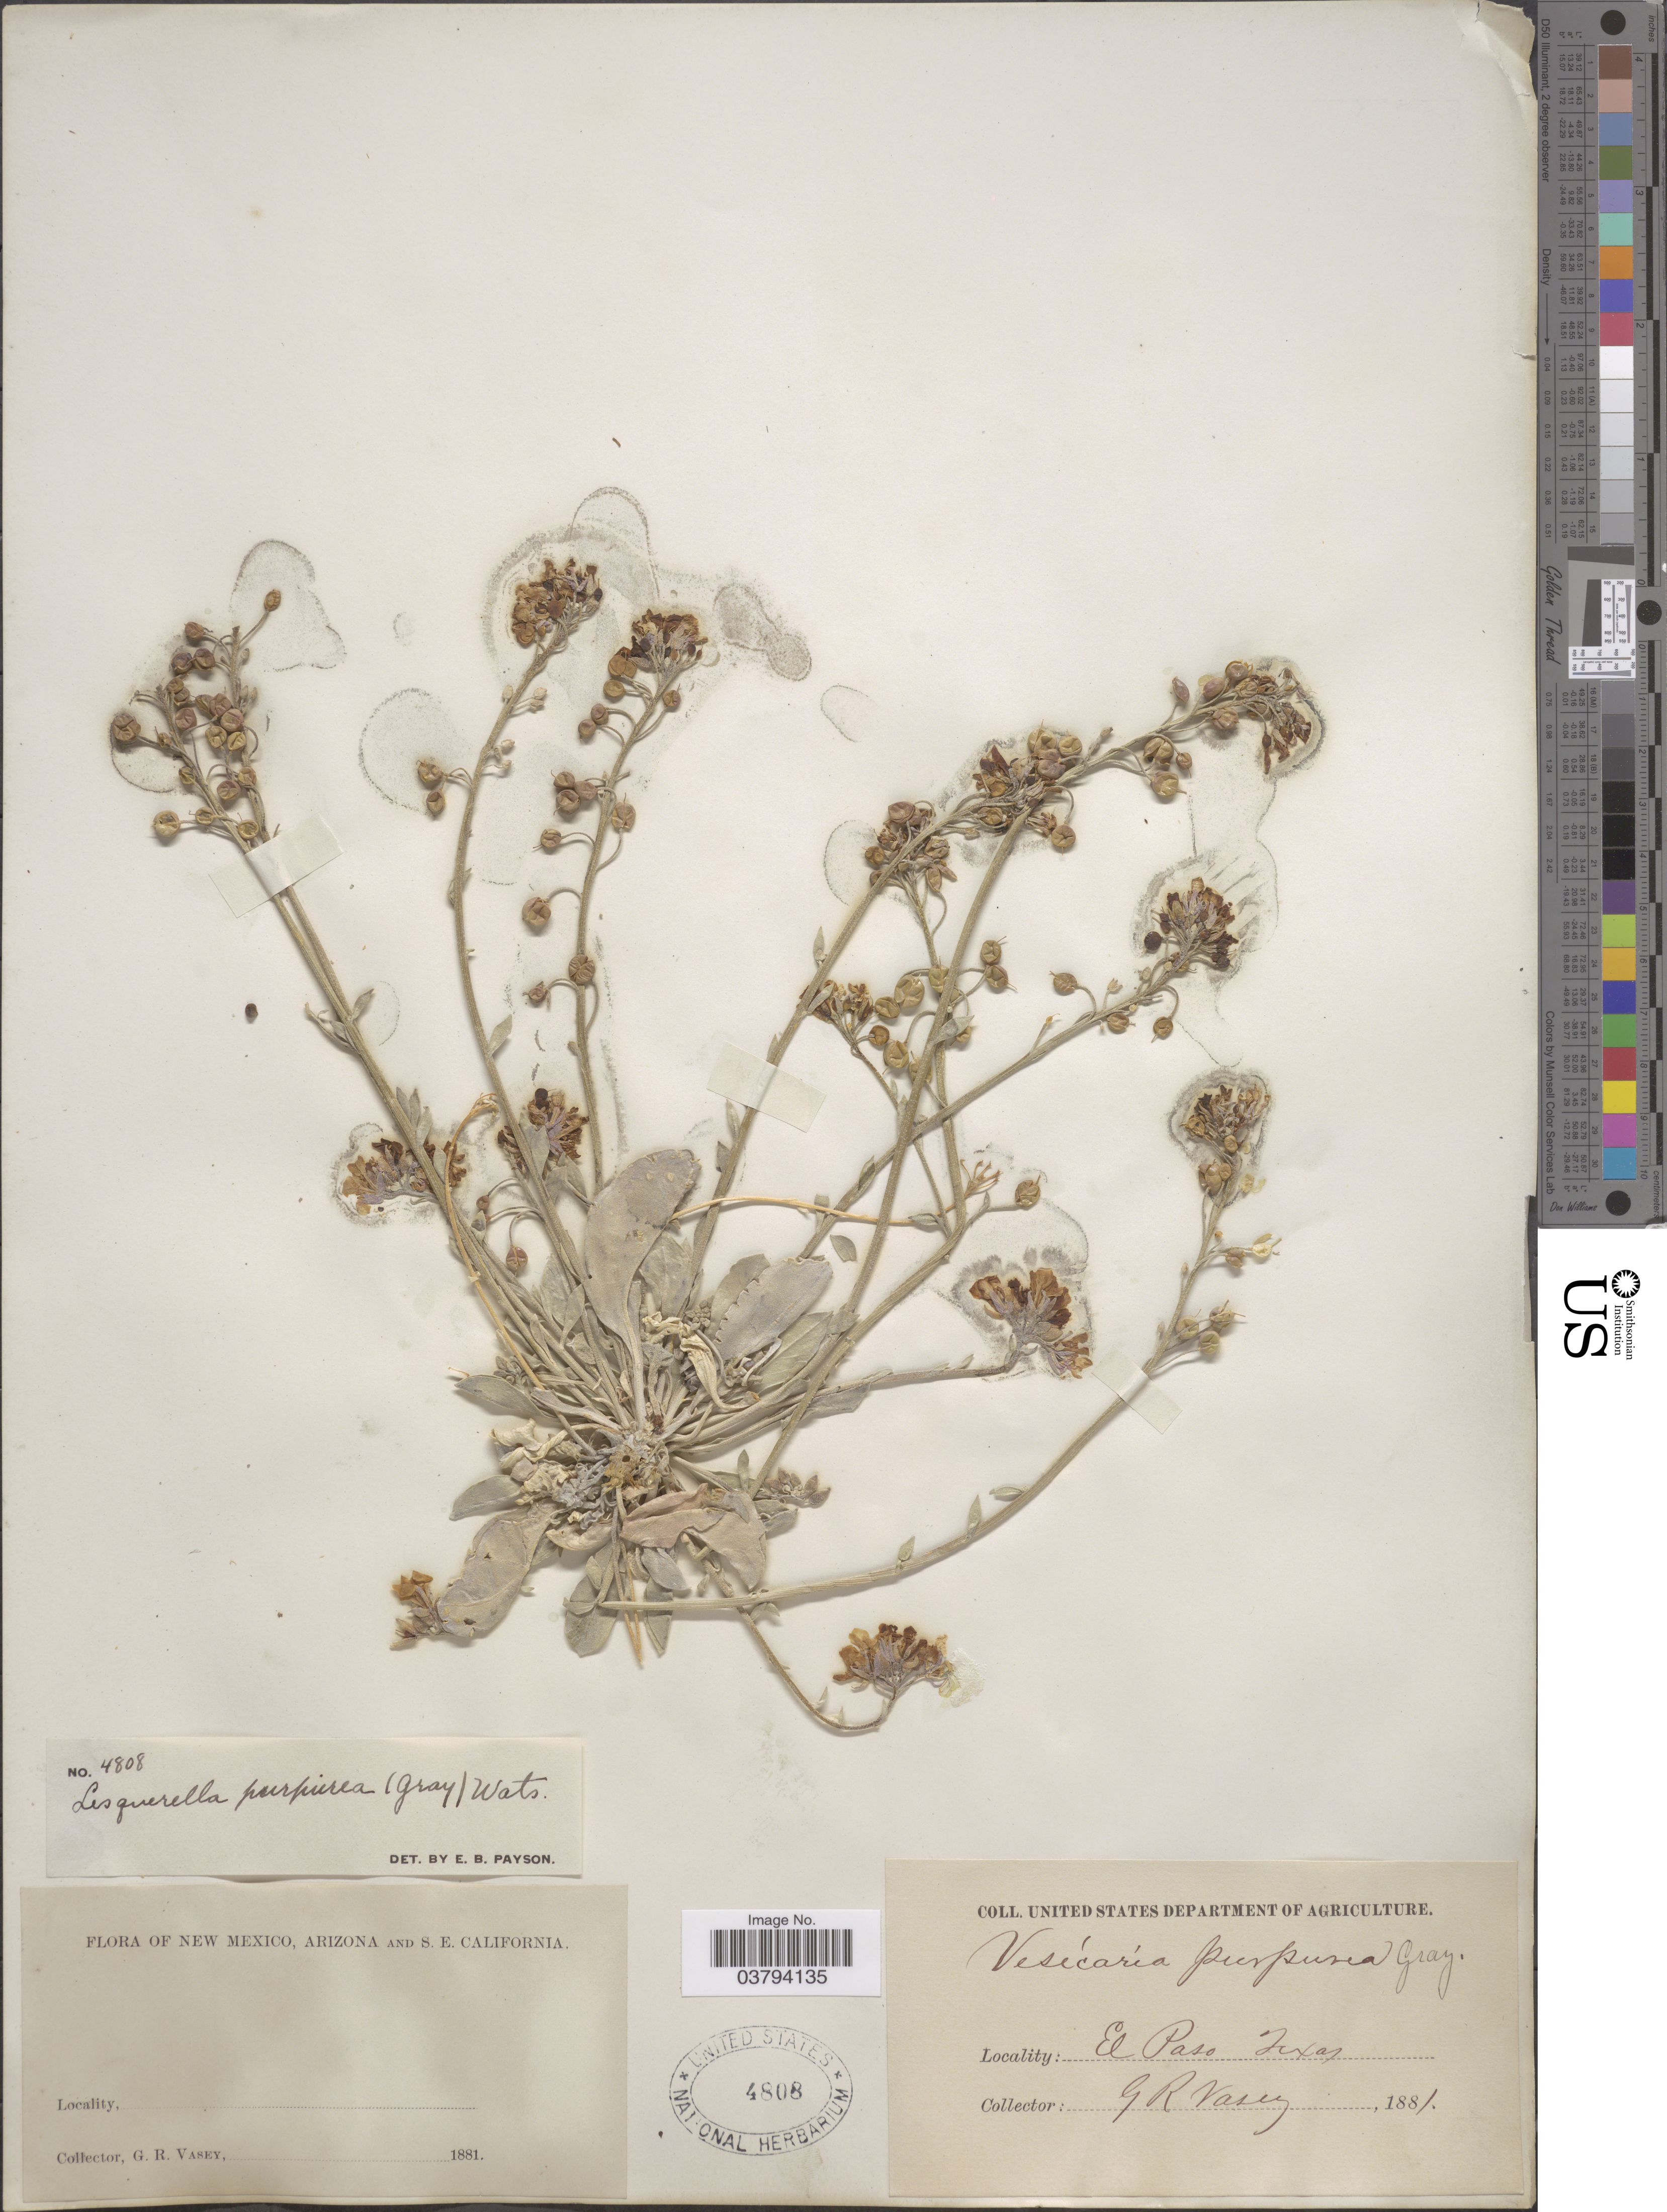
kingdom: Plantae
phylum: Tracheophyta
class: Magnoliopsida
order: Brassicales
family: Brassicaceae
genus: Lesquerella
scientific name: Lesquerella purpurea subsp. purpurea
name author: (A. Gray) S. Watson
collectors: G. R. Vasey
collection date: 1881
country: United States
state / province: Texas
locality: El Paso.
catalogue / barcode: US 4808